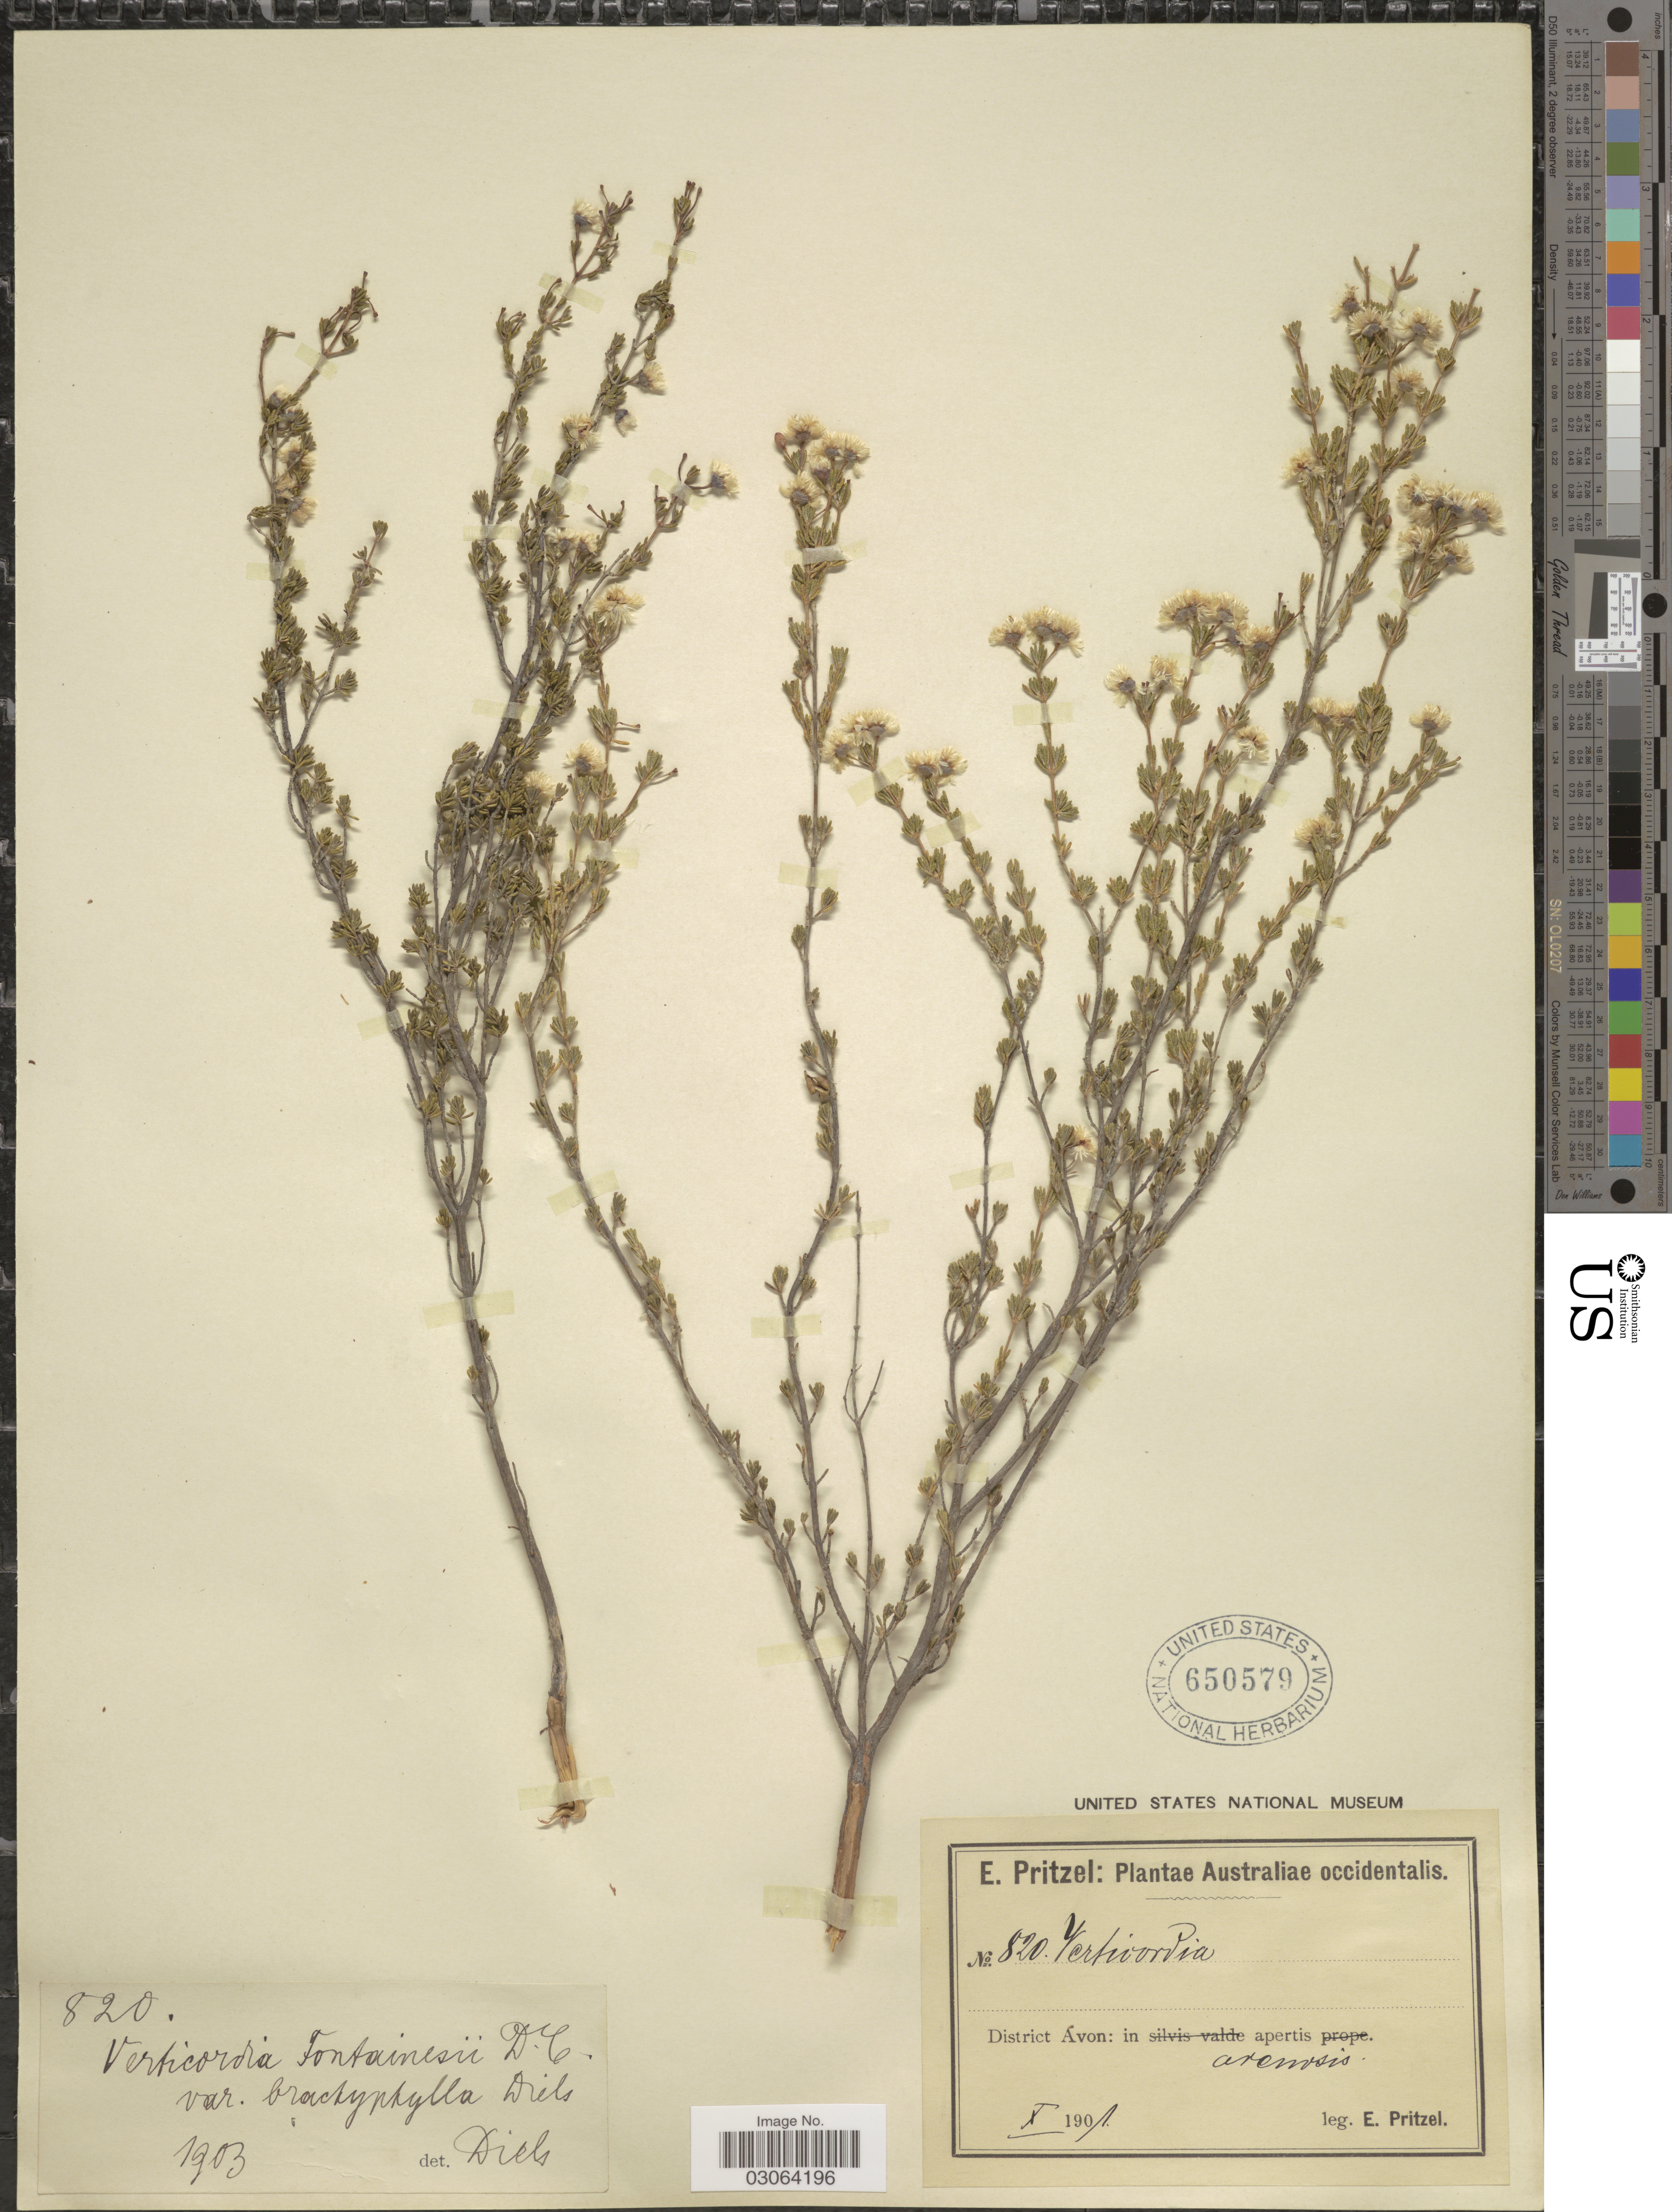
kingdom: Plantae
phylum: Tracheophyta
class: Magnoliopsida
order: Myrtales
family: Myrtaceae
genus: Verticordia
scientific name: Verticordia fontanesii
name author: DC.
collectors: E. G. Pritzel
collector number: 820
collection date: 1901-10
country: Australia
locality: Australiae occidentale, District Avon: in apertis arenosis.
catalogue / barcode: US 650579